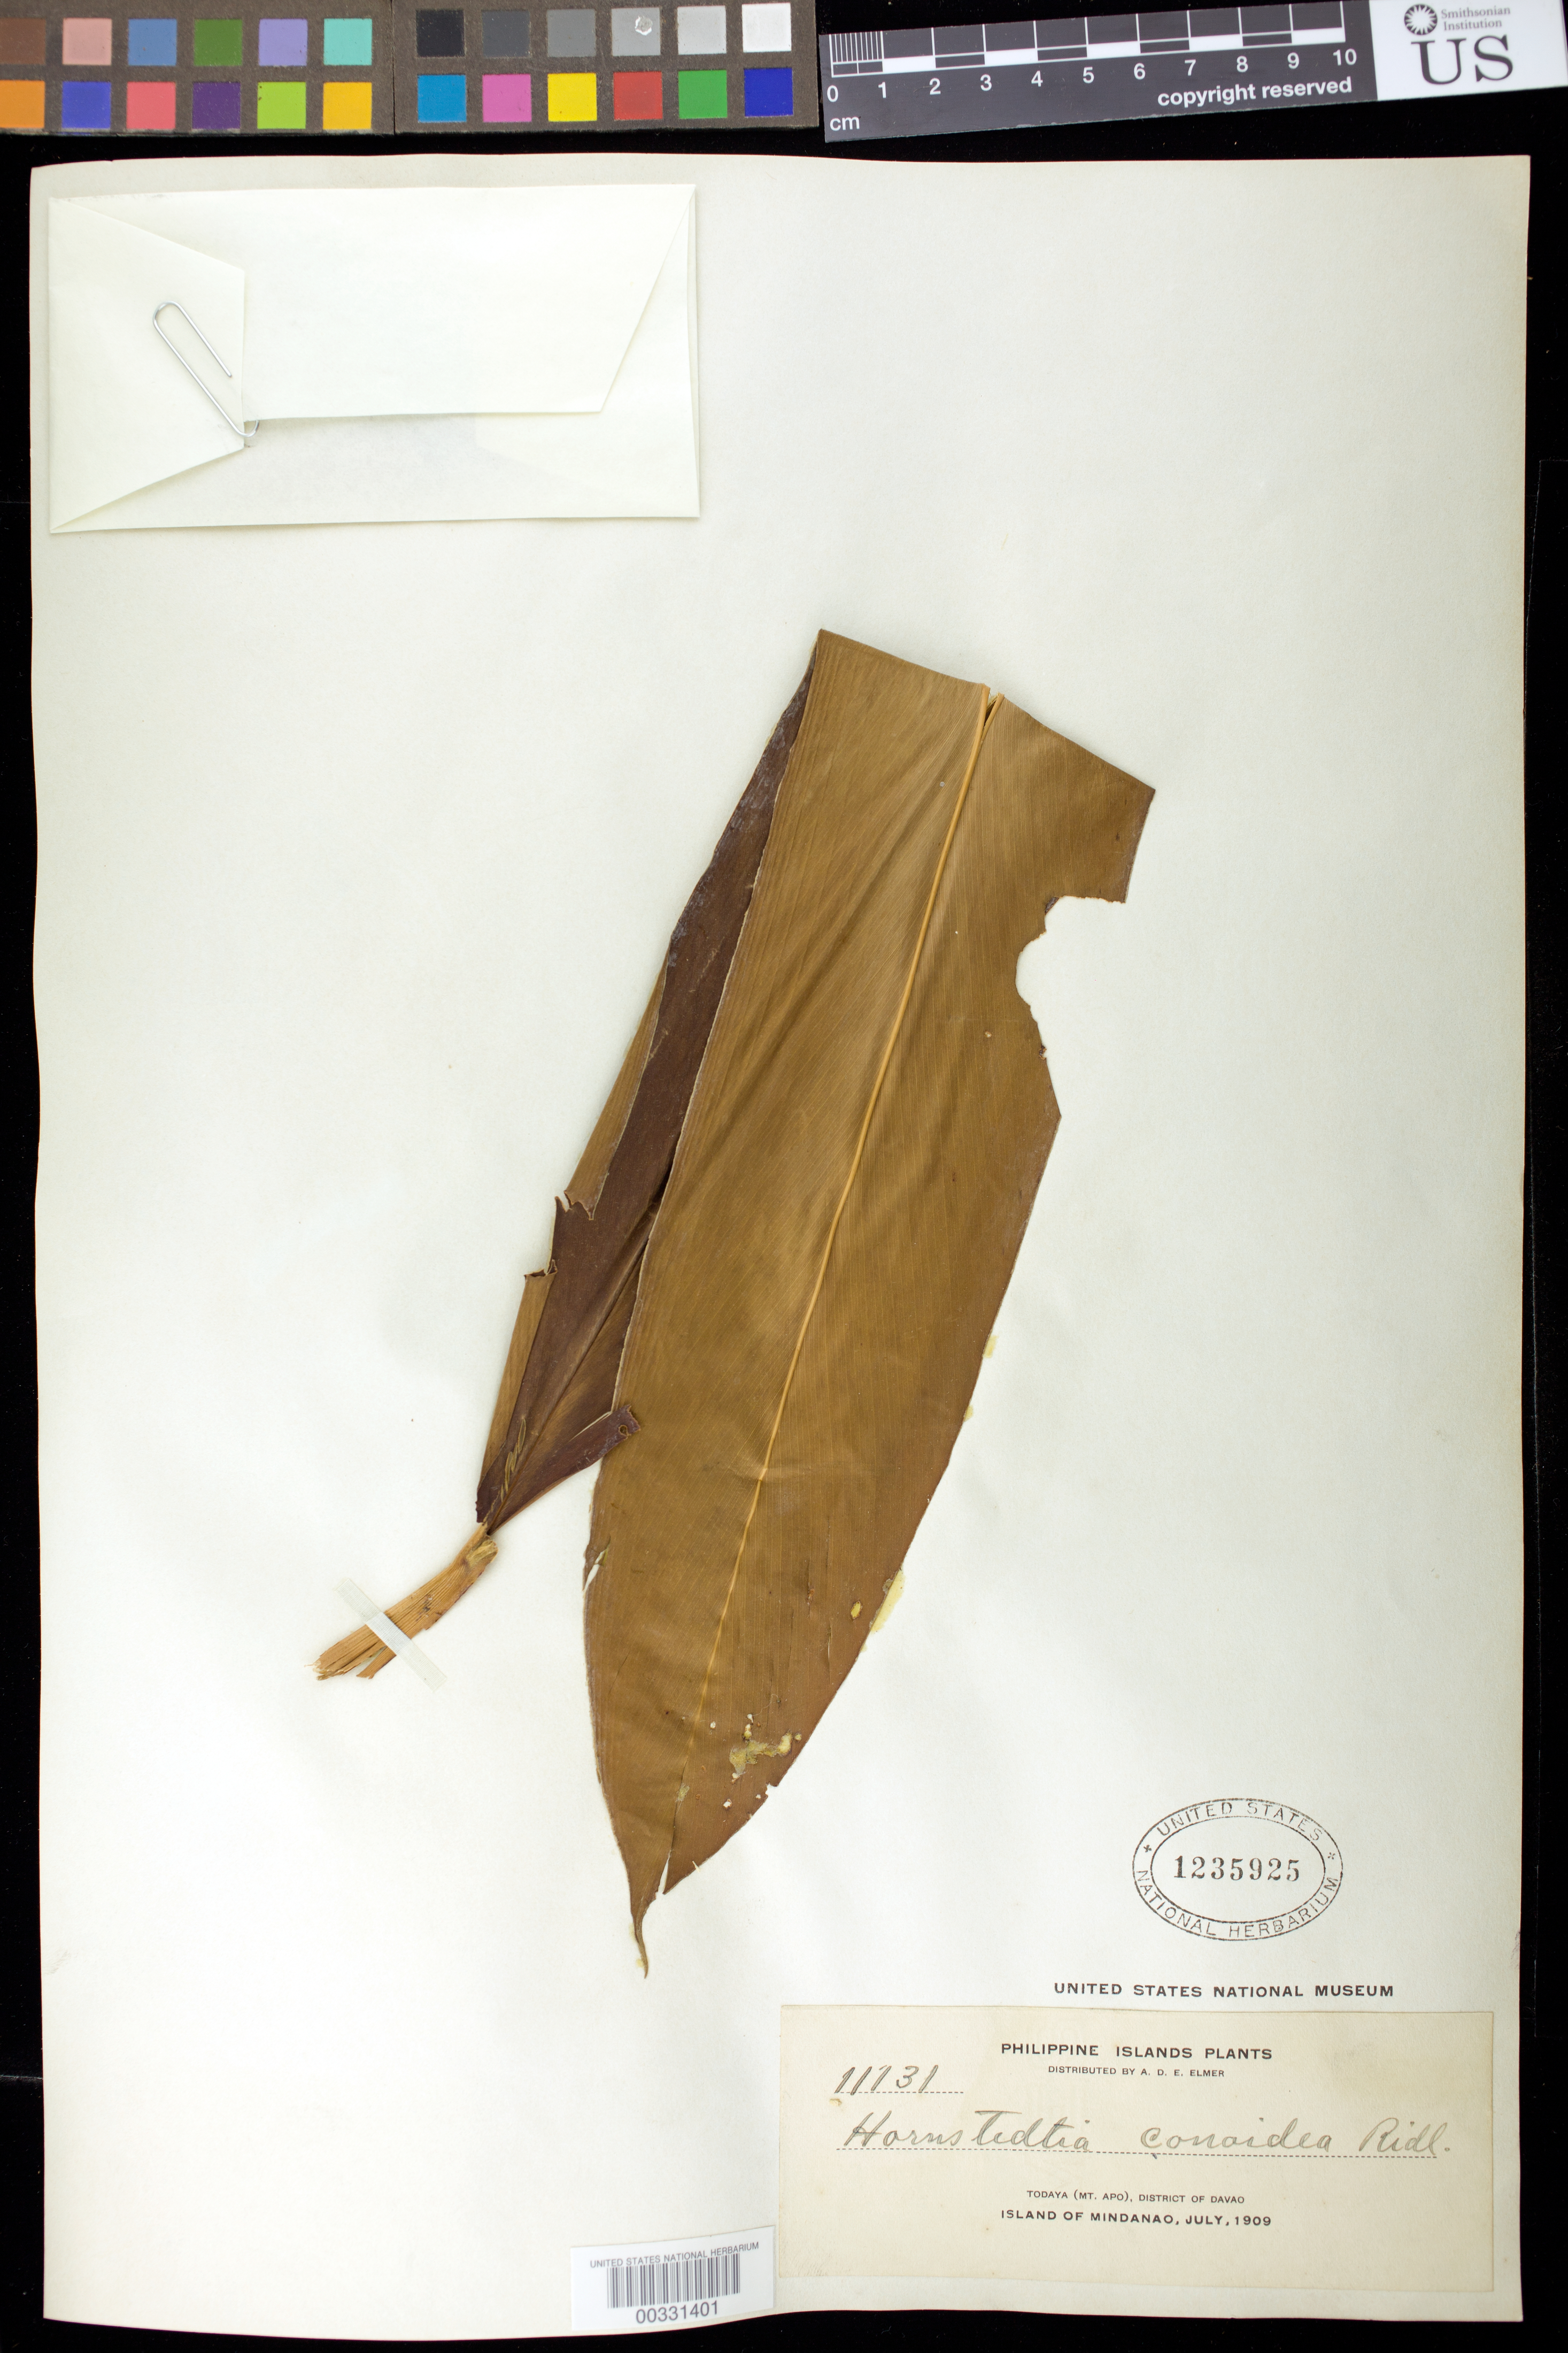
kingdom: Plantae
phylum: Tracheophyta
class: Liliopsida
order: Zingiberales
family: Zingiberaceae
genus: Hornstedtia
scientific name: Hornstedtia conoidea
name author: Ridl.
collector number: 11131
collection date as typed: Jul 1909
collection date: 1909-07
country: Philippines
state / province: Davao / Soccsksargen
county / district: Cotabato del Norte / Davao del Sur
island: Mindanao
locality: Todaya (Mt. Apo), dist of Davao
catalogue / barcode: US 1235925